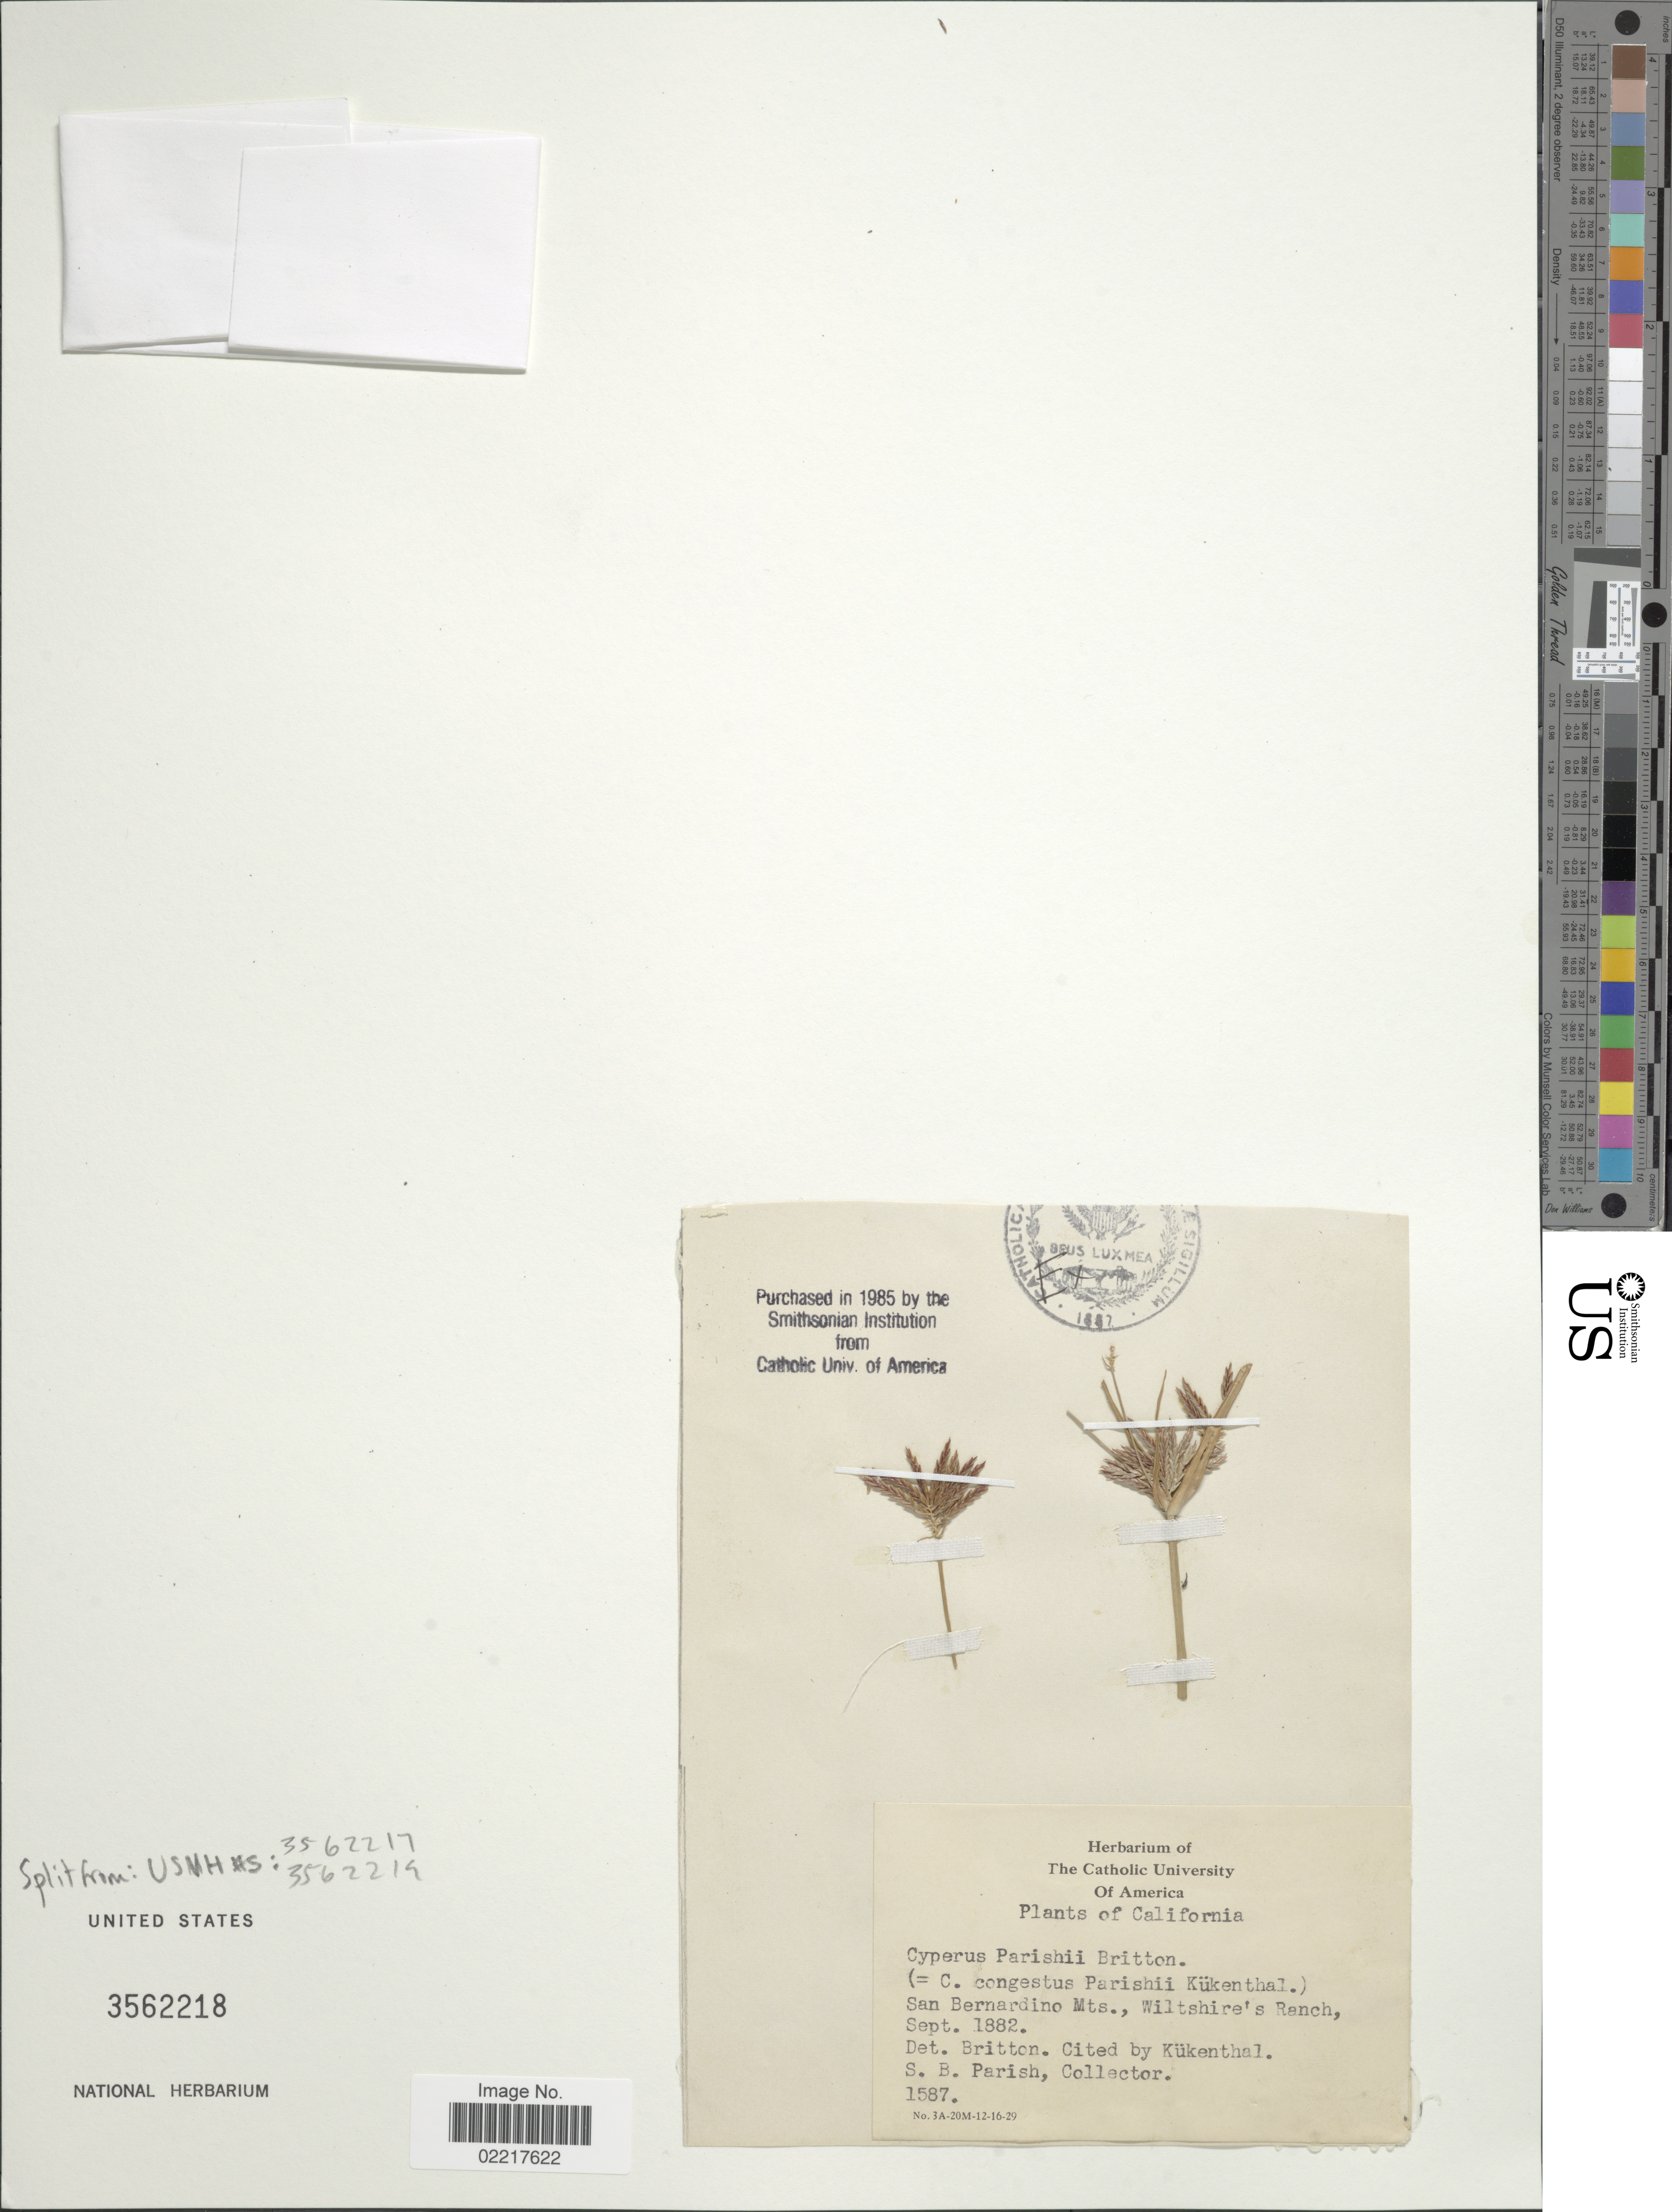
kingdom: Plantae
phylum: Tracheophyta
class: Liliopsida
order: Poales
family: Cyperaceae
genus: Cyperus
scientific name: Cyperus parishii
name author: Britton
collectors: S. B. Parish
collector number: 1587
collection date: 1882-09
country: United States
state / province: California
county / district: San Bernardino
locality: San Bernardino Mts., Wiltshire's Ranch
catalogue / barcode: US 3562218